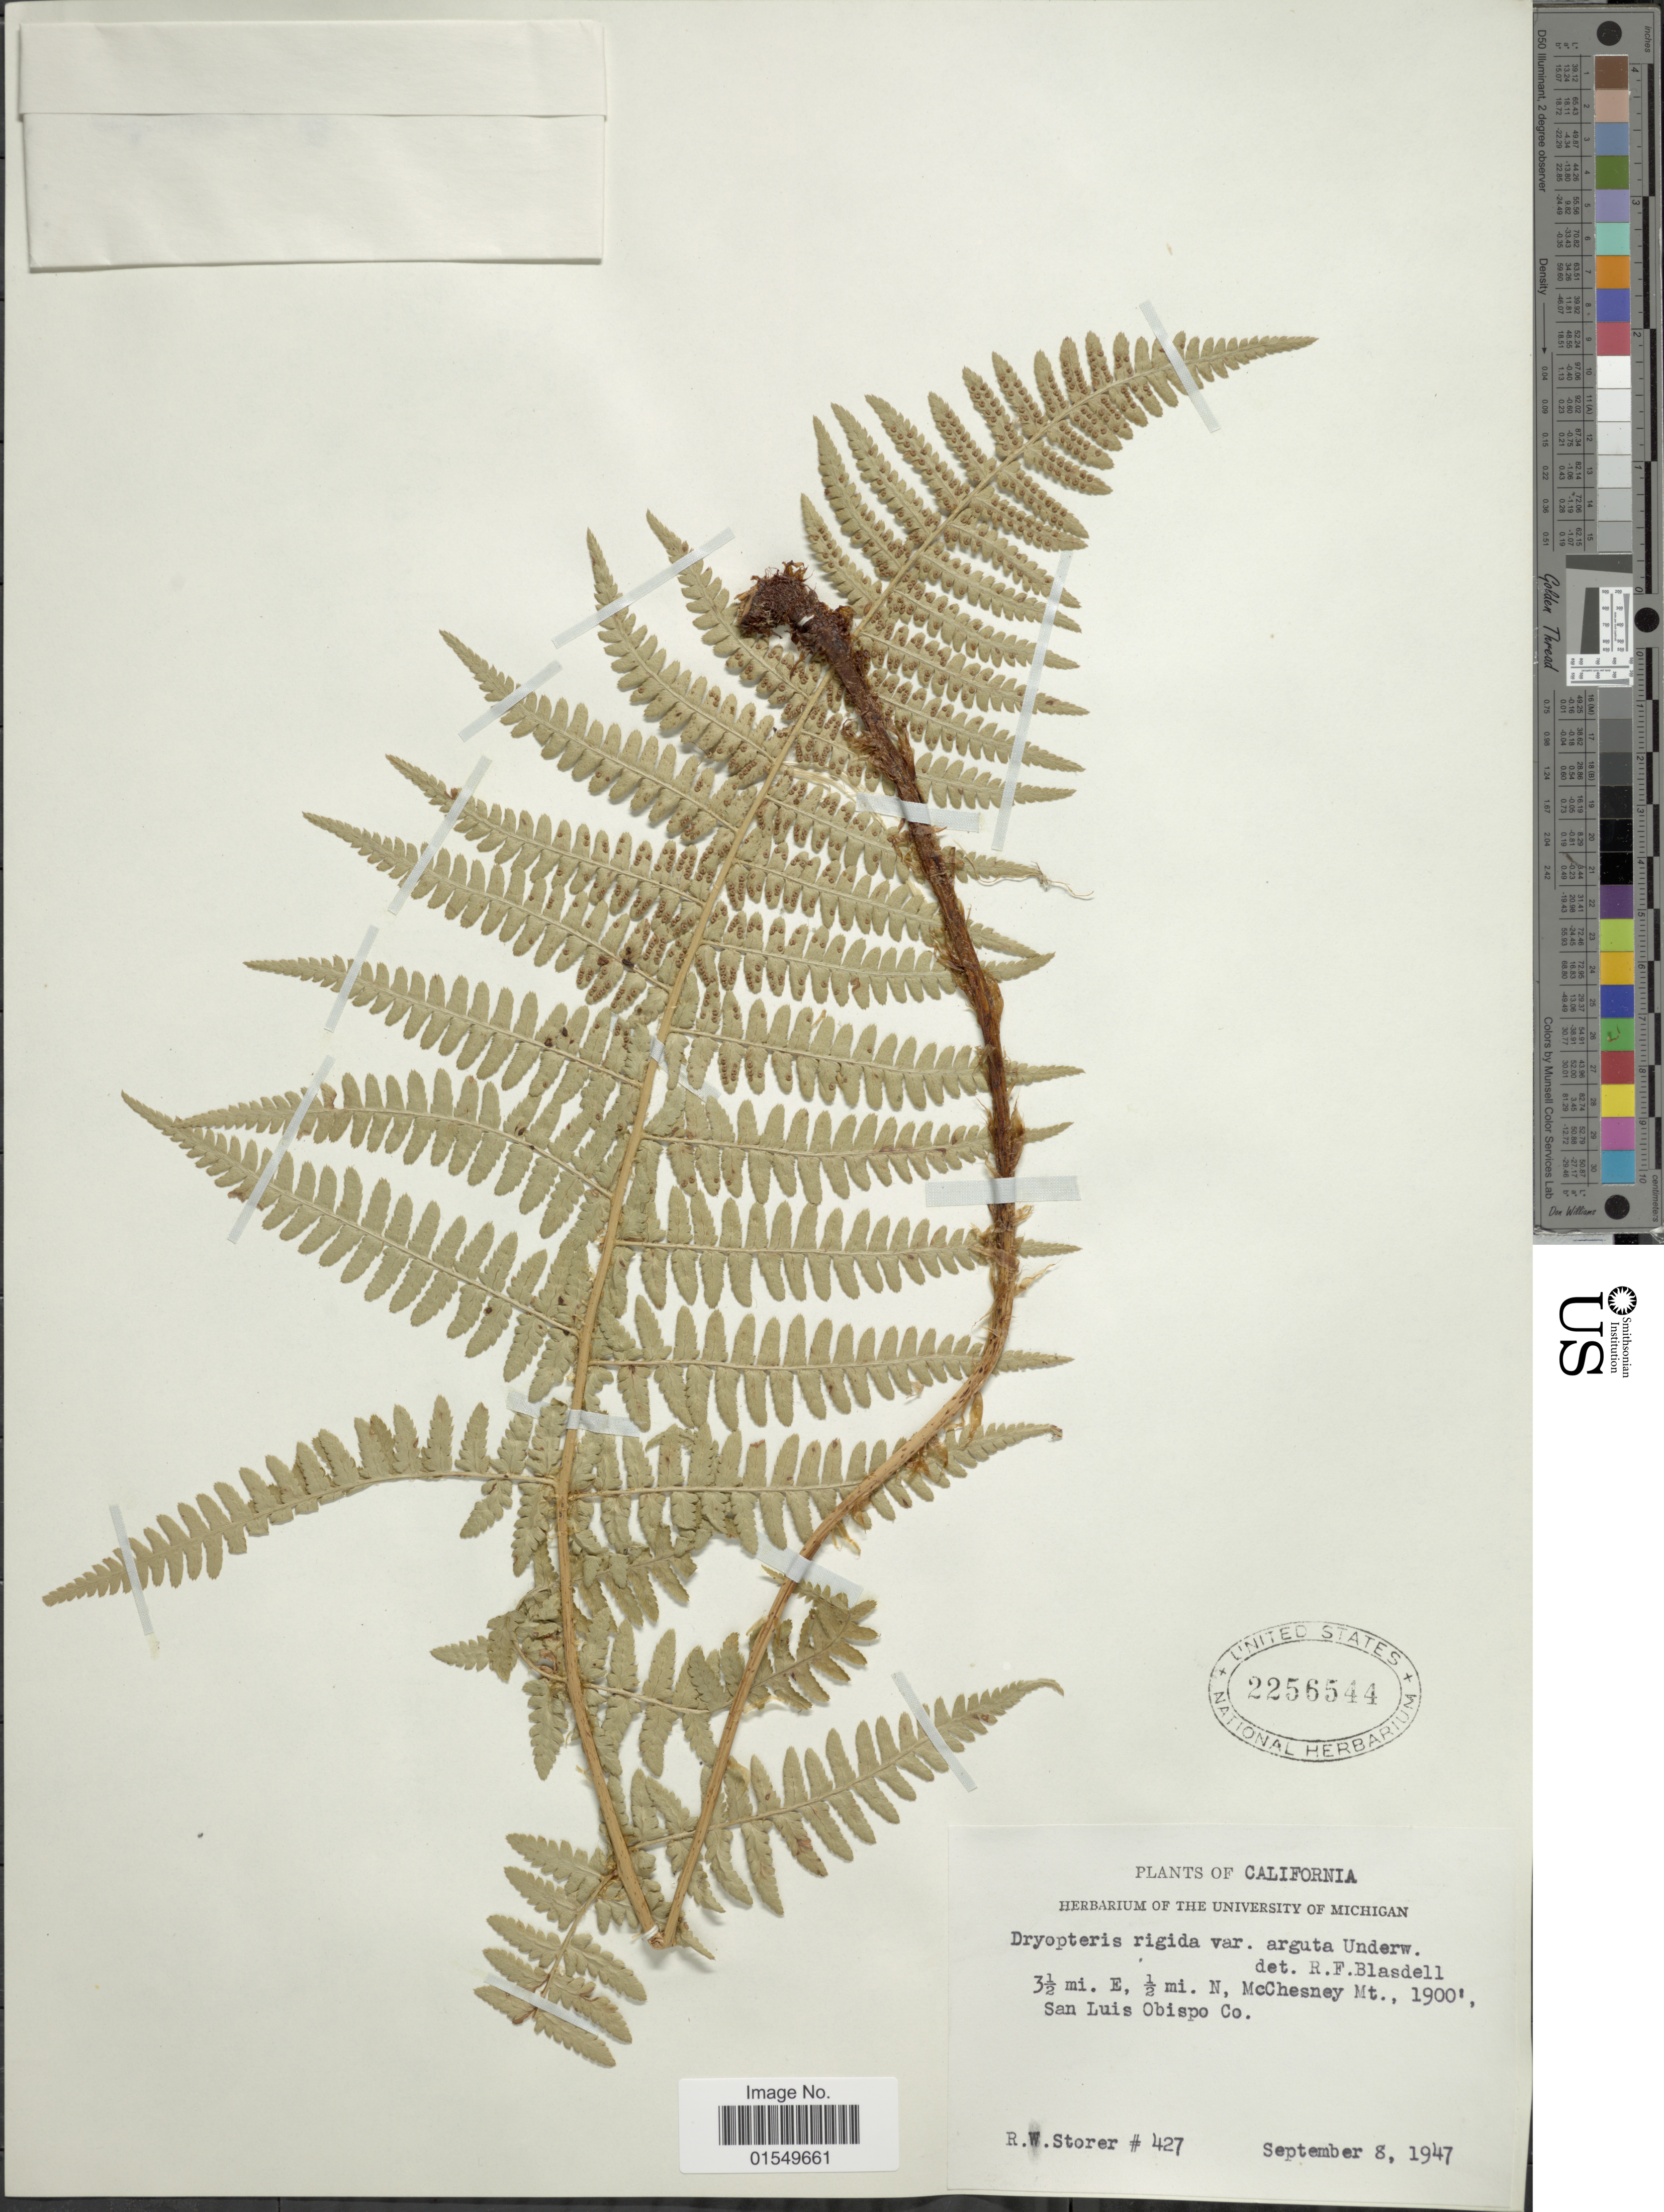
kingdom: Plantae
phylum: Tracheophyta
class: Polypodiopsida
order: Polypodiales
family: Dryopteridaceae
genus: Dryopteris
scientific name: Dryopteris arguta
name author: (Kaulf.) Maxon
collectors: R. Storer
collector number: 427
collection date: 1947-09-08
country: United States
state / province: California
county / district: San Luis Obispo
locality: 3 1/2 mi. E, 1/2 mi. N, McChesney Mt, San Luis Obispo Co.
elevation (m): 579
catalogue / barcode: US 2256544